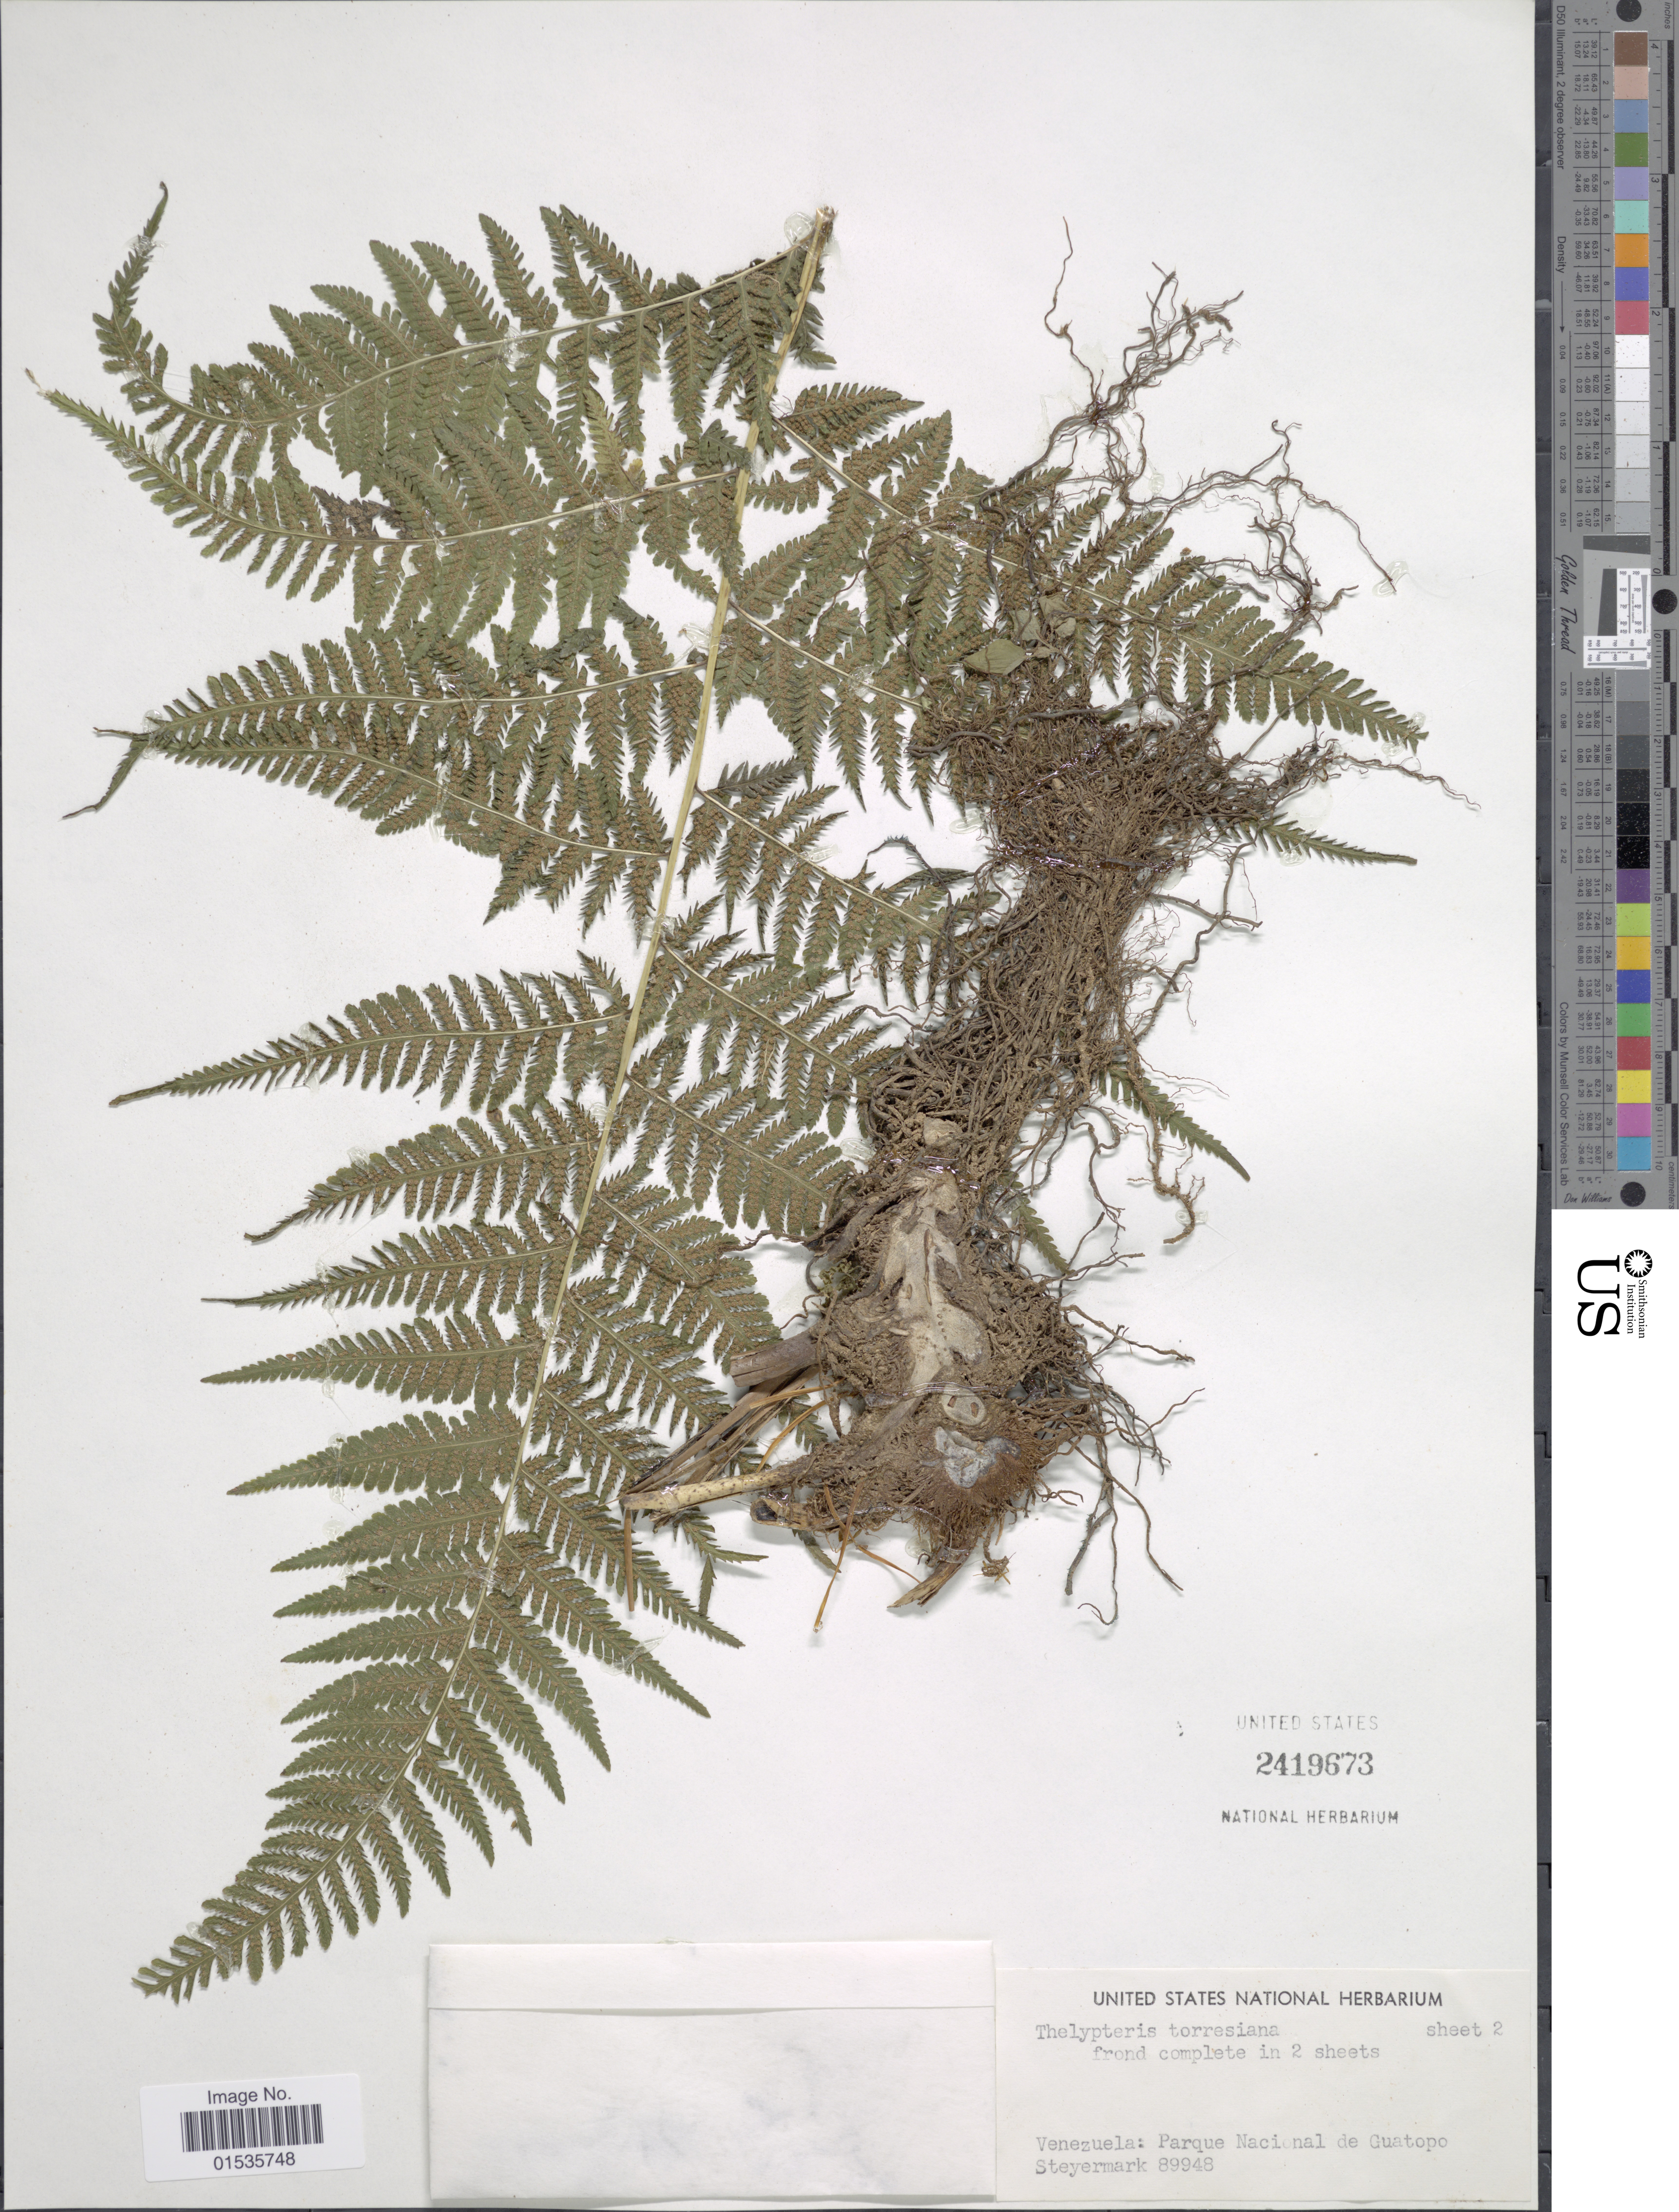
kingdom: Plantae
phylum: Tracheophyta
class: Polypodiopsida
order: Polypodiales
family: Thelypteridaceae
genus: Macrothelypteris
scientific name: Macrothelypteris torresiana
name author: (Gaudich.) Ching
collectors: Steyermark, --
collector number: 89948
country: Venezuela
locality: Venezuela : Parque Nacional de Guatopo.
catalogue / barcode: US 2419673